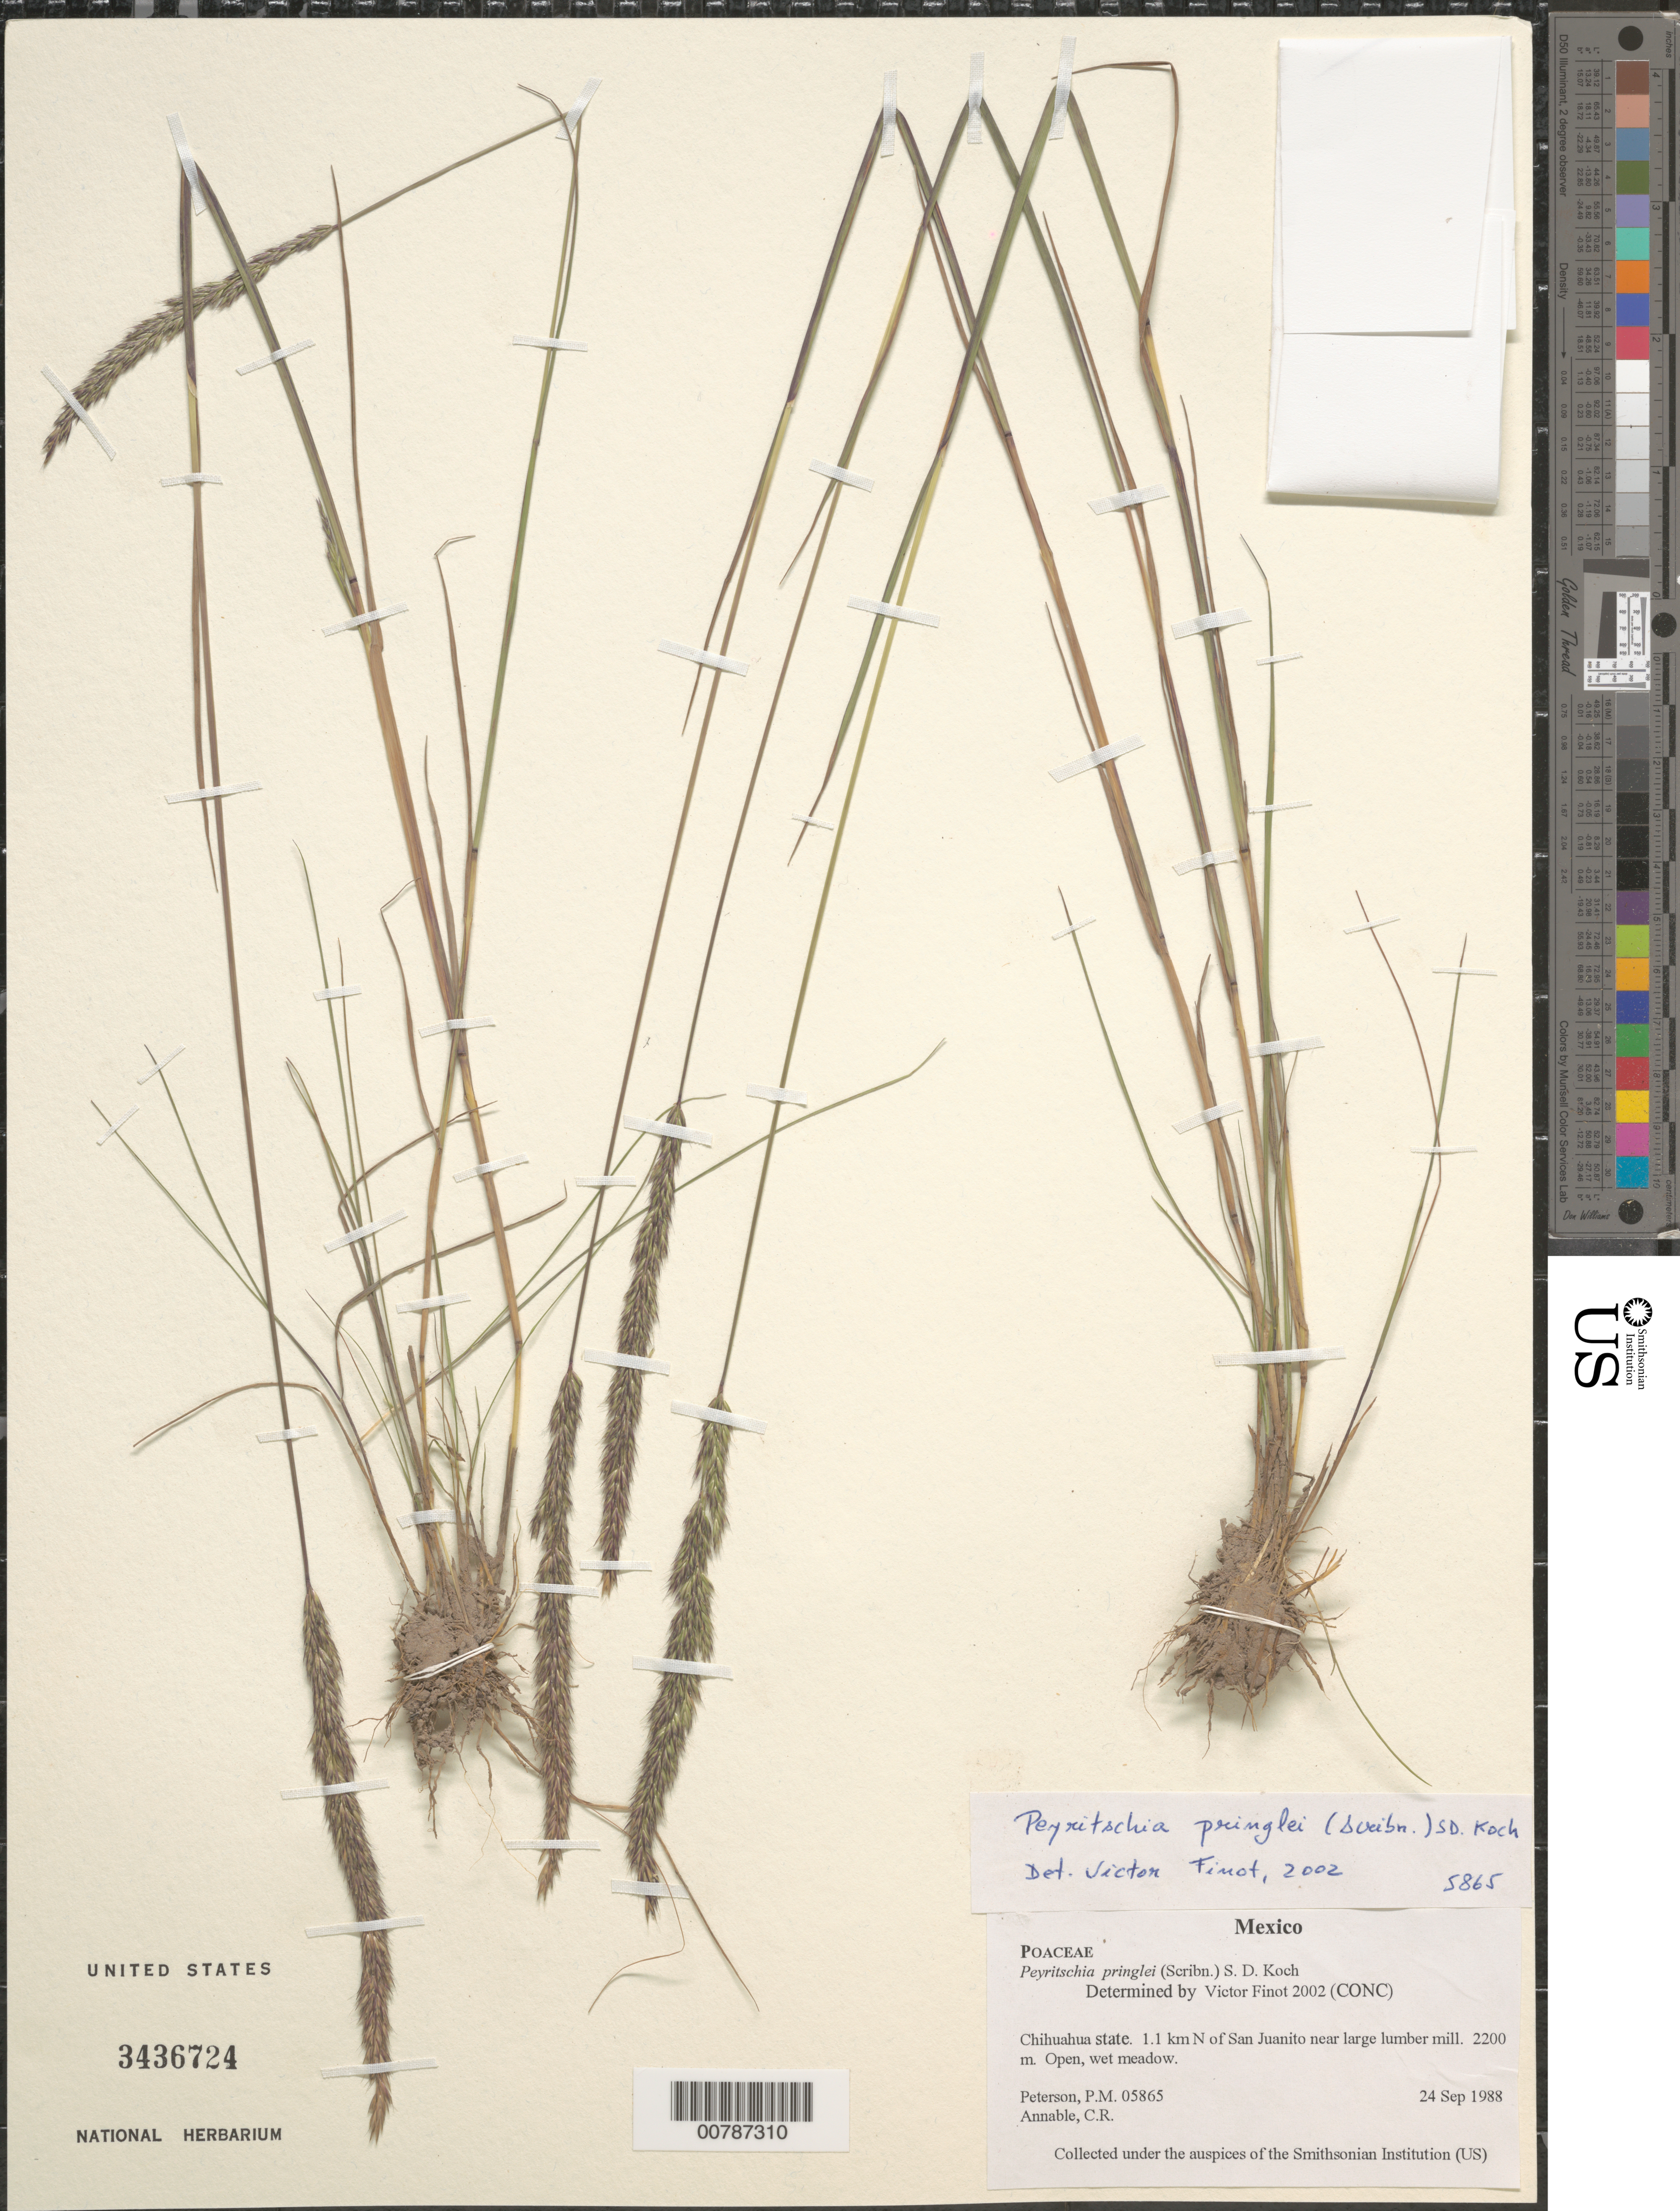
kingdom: Plantae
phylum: Tracheophyta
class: Liliopsida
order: Poales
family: Poaceae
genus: Peyritschia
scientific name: Peyritschia pringlei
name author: (Scribn.) S.D. Koch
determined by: Finot, V. L.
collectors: P. M. Peterson & C. R. Annable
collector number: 05865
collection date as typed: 24 Sep 1988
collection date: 1988-09-24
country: Mexico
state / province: Chihuahua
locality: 1.1 km N of San Juanito near large lumber mill.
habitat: Open, wet meadow.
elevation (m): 2200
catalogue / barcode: US 3436724